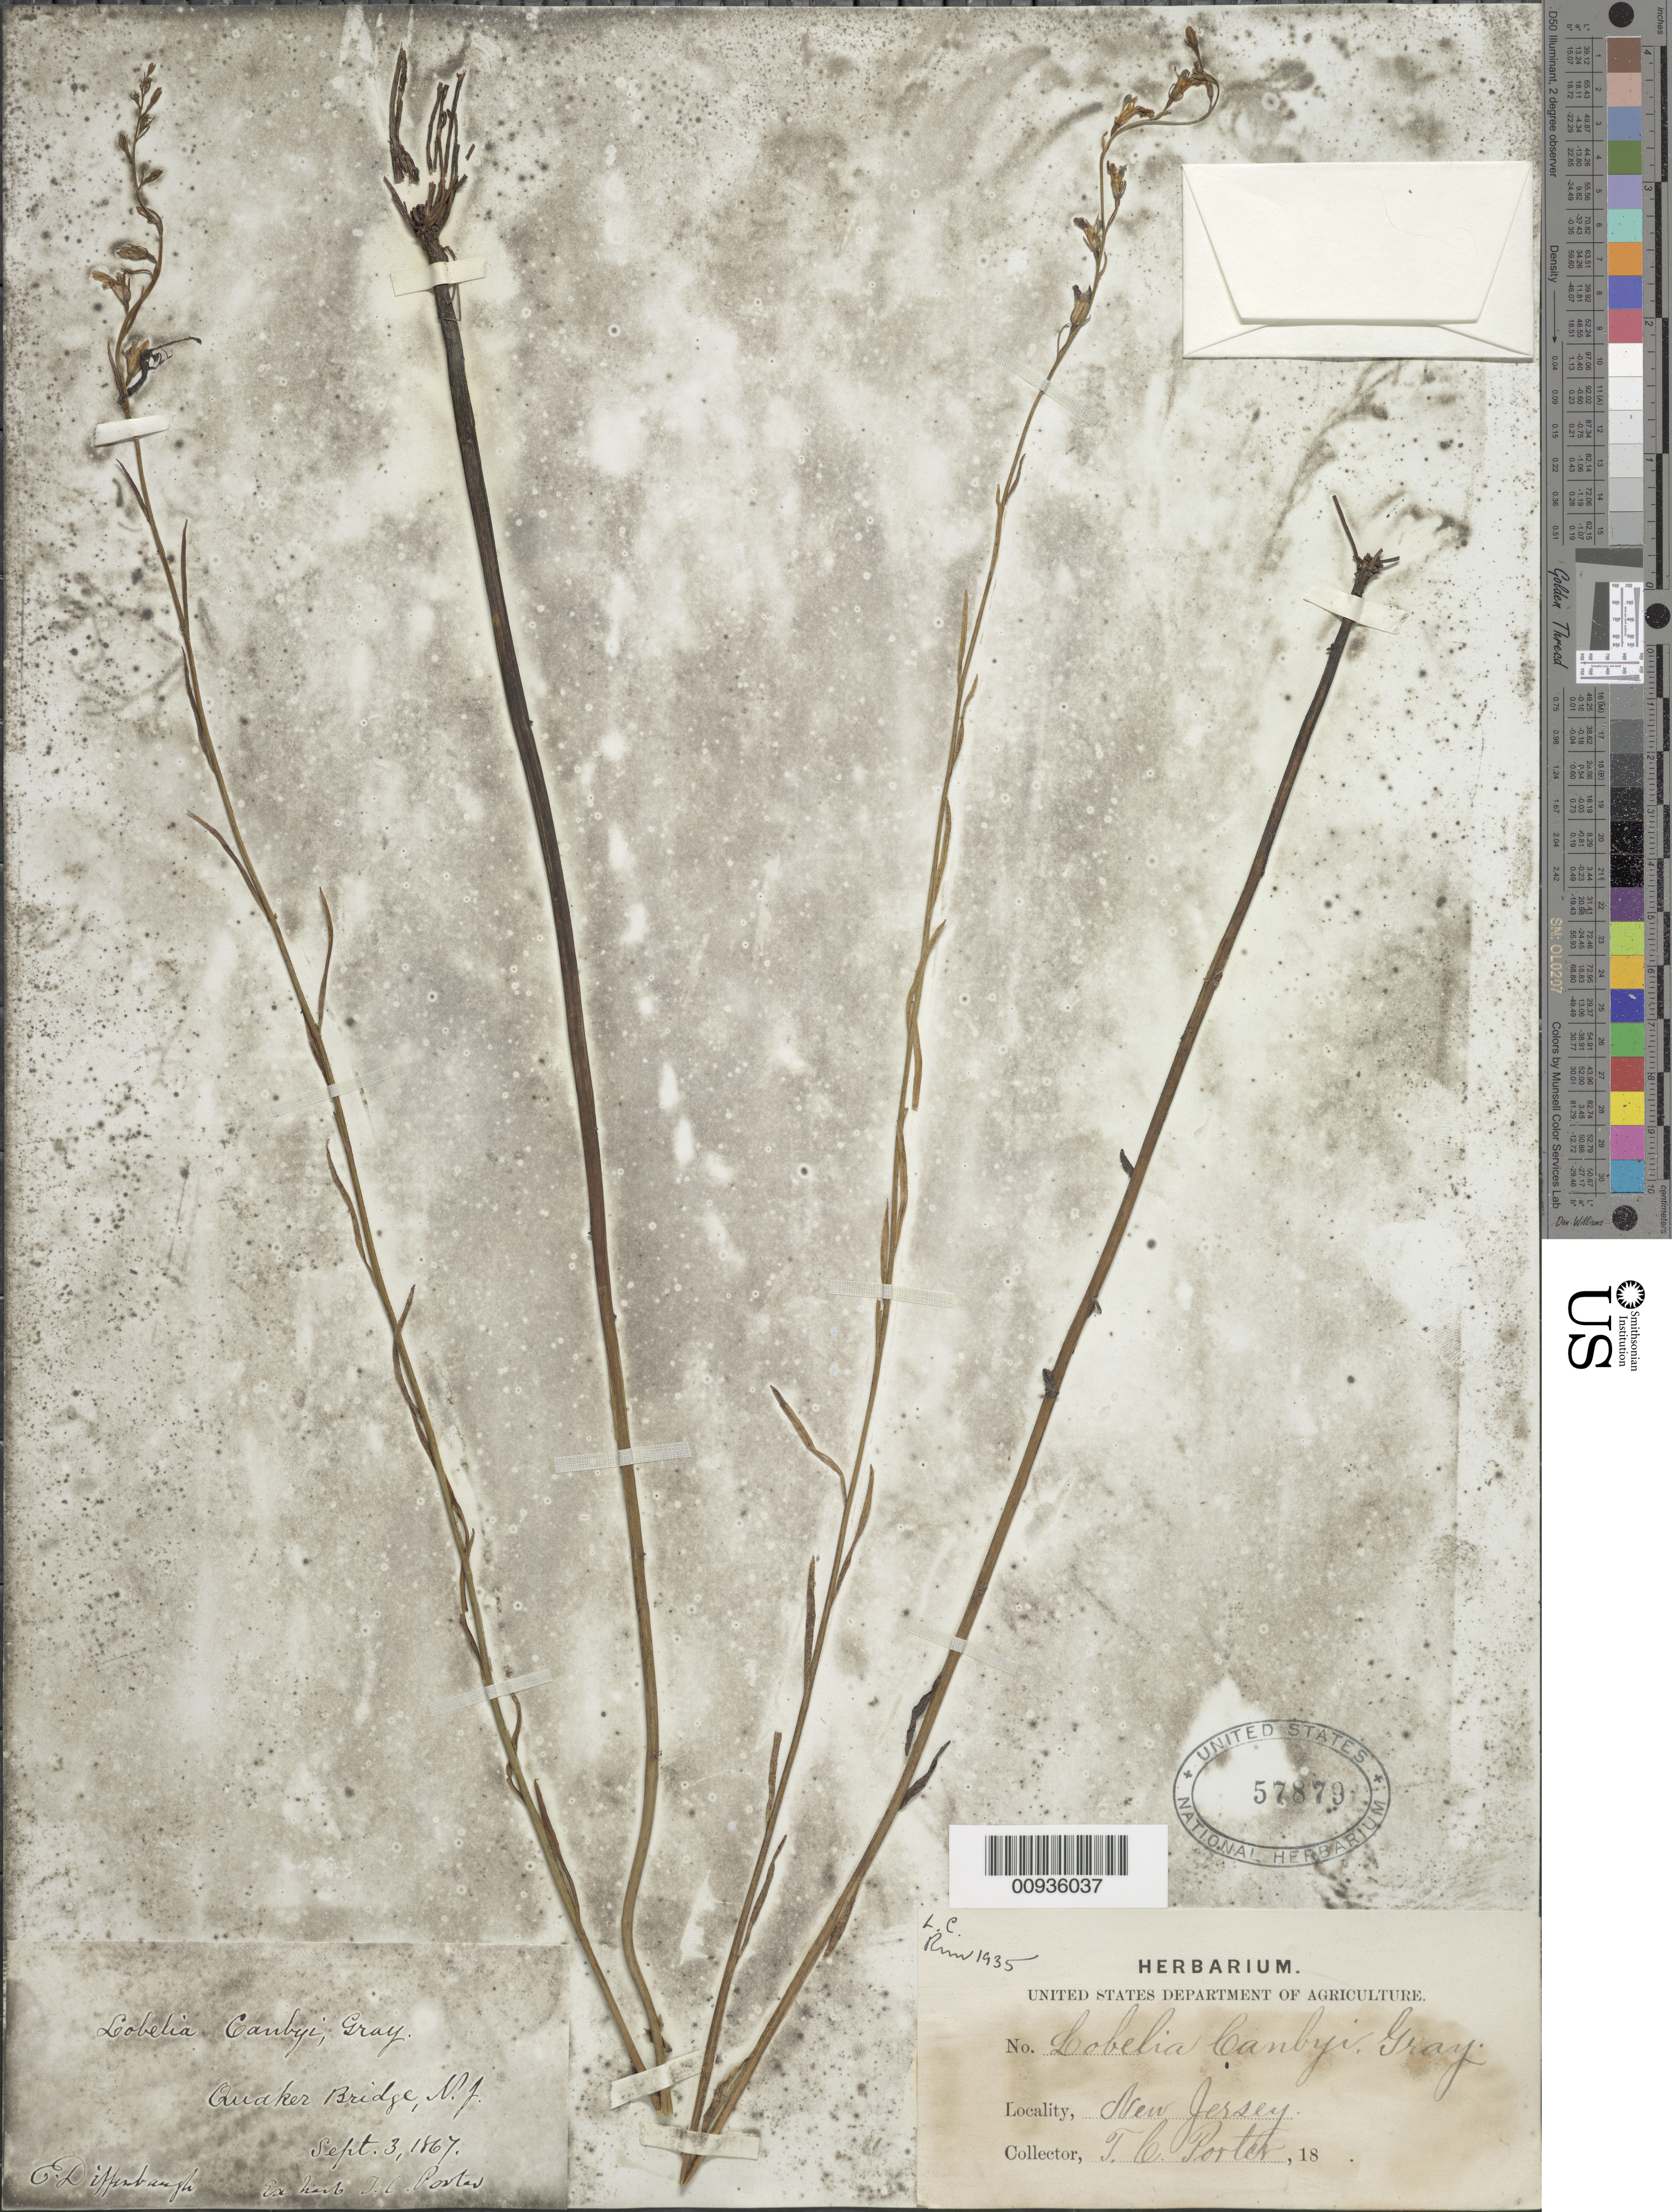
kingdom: Plantae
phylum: Tracheophyta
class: Magnoliopsida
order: Asterales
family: Campanulaceae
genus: Lobelia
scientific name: Lobelia canbyi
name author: A. Gray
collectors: T. C. Porter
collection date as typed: Sept. 3, 1867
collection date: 1867-09-03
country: United States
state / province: New Jersey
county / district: Hamilton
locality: Quaker Bridge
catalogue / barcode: US 57879